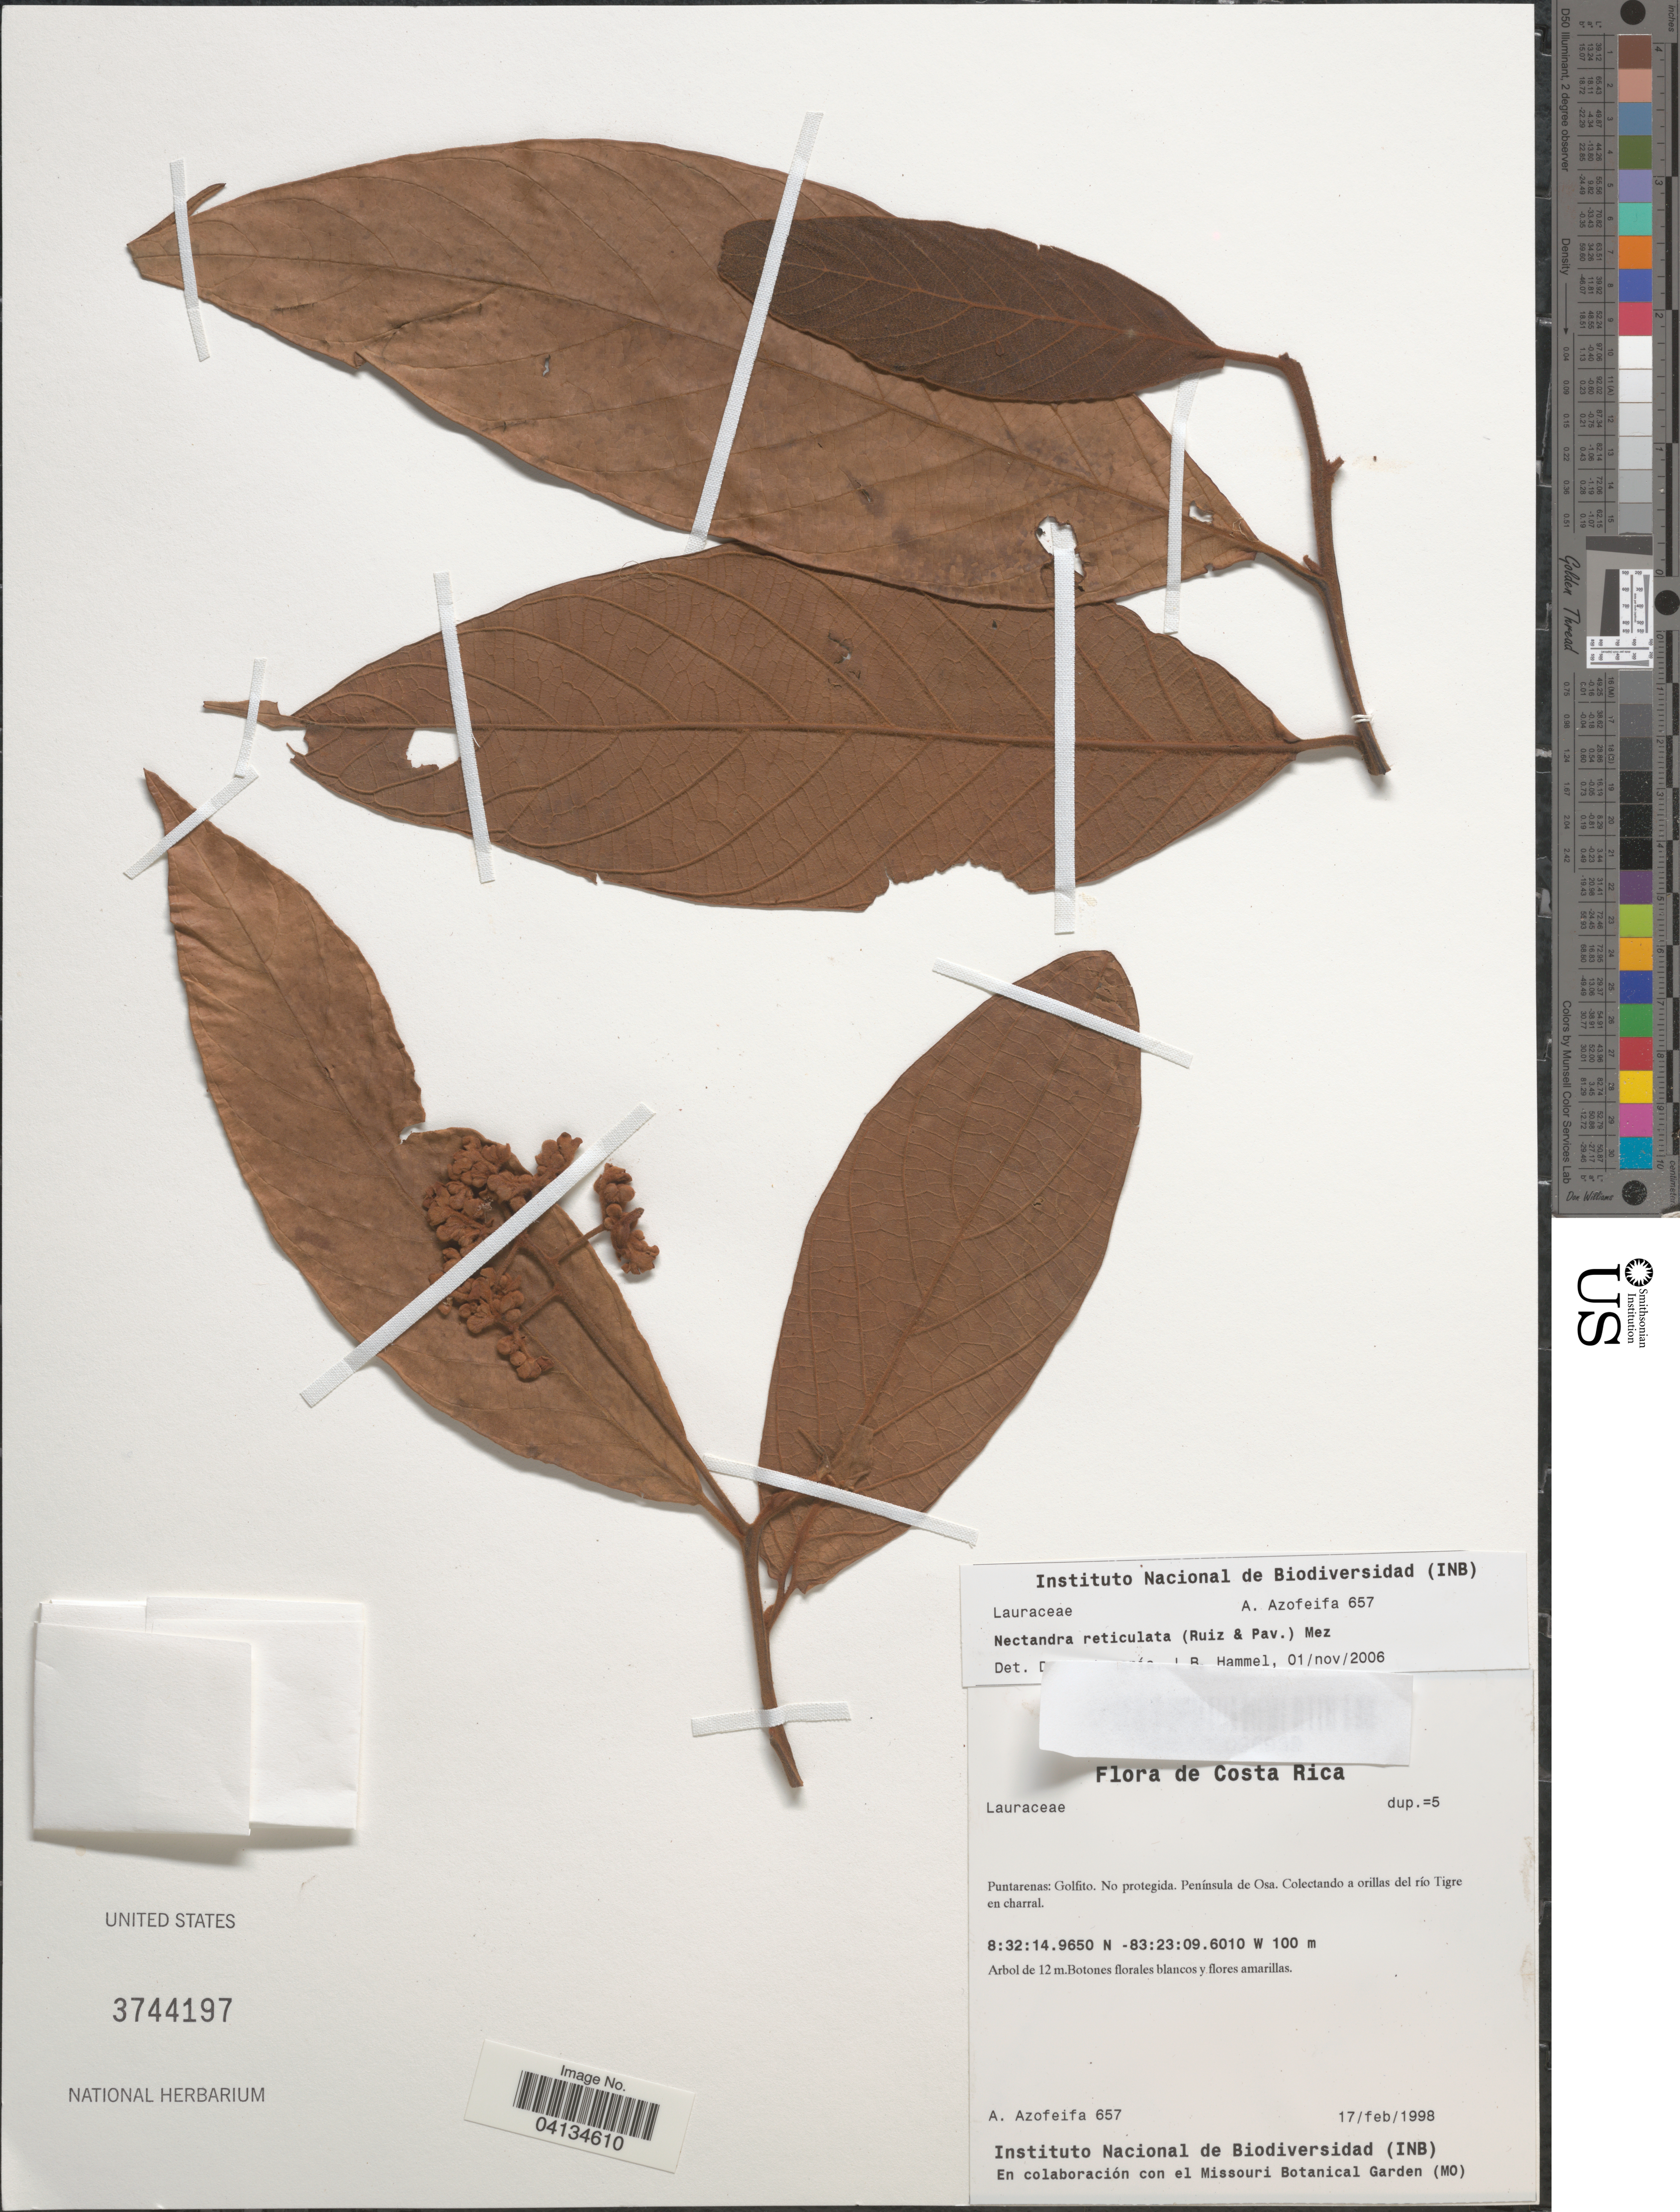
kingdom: Plantae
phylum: Tracheophyta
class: Magnoliopsida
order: Laurales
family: Lauraceae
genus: Nectandra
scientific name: Nectandra reticulata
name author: (Ruiz & Pav.) Mez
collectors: A. Azofeifa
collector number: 657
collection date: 1998-02-17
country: Costa Rica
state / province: Puntarenas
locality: Golfito. No protegida. Península de Osa. Colectando a orillas del río Tigre en charral.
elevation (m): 100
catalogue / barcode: US 3744197